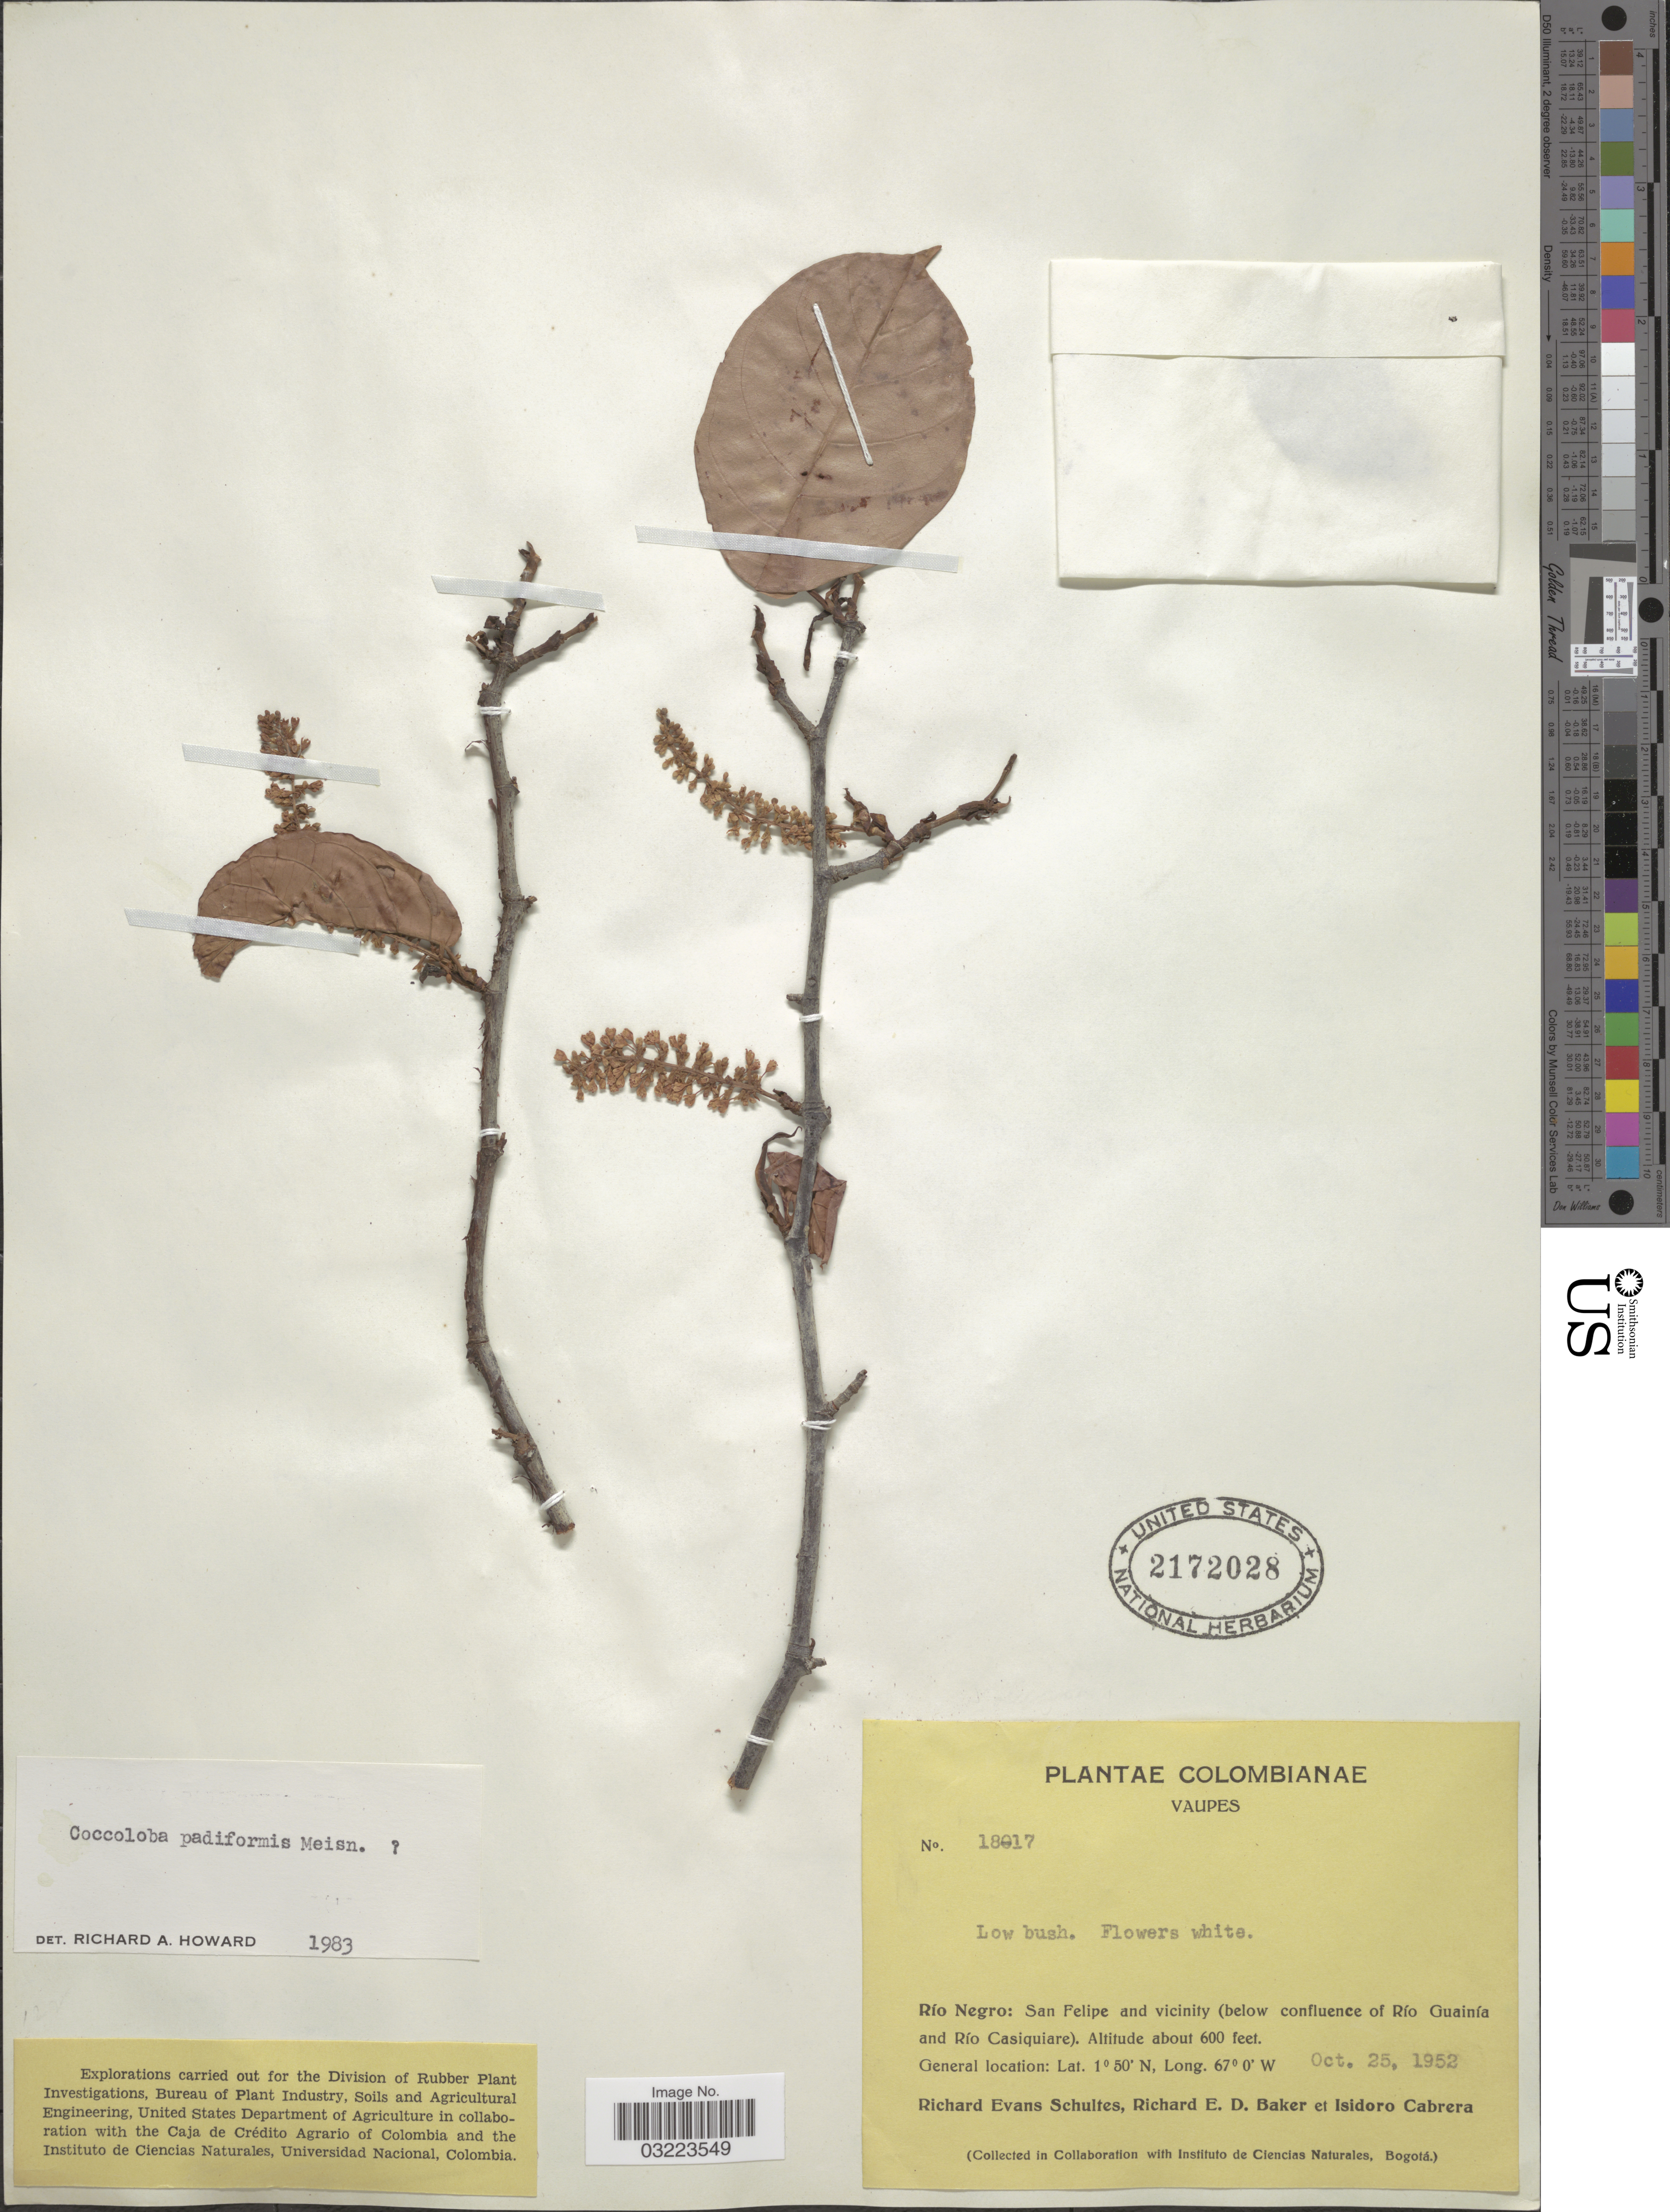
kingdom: Plantae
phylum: Tracheophyta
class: Magnoliopsida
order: Caryophyllales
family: Polygonaceae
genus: Coccoloba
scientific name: Coccoloba padiformis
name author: Meisn.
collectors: R. E. Schultes, R. E. D. Baker & I. Cabrera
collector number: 18017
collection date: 1952-10-25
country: Colombia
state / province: Vaupés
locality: Río Negro: San Felipe and vicinity (below confluence of Río Guainía and Río Casiquiare).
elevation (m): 183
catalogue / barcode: US 2172028